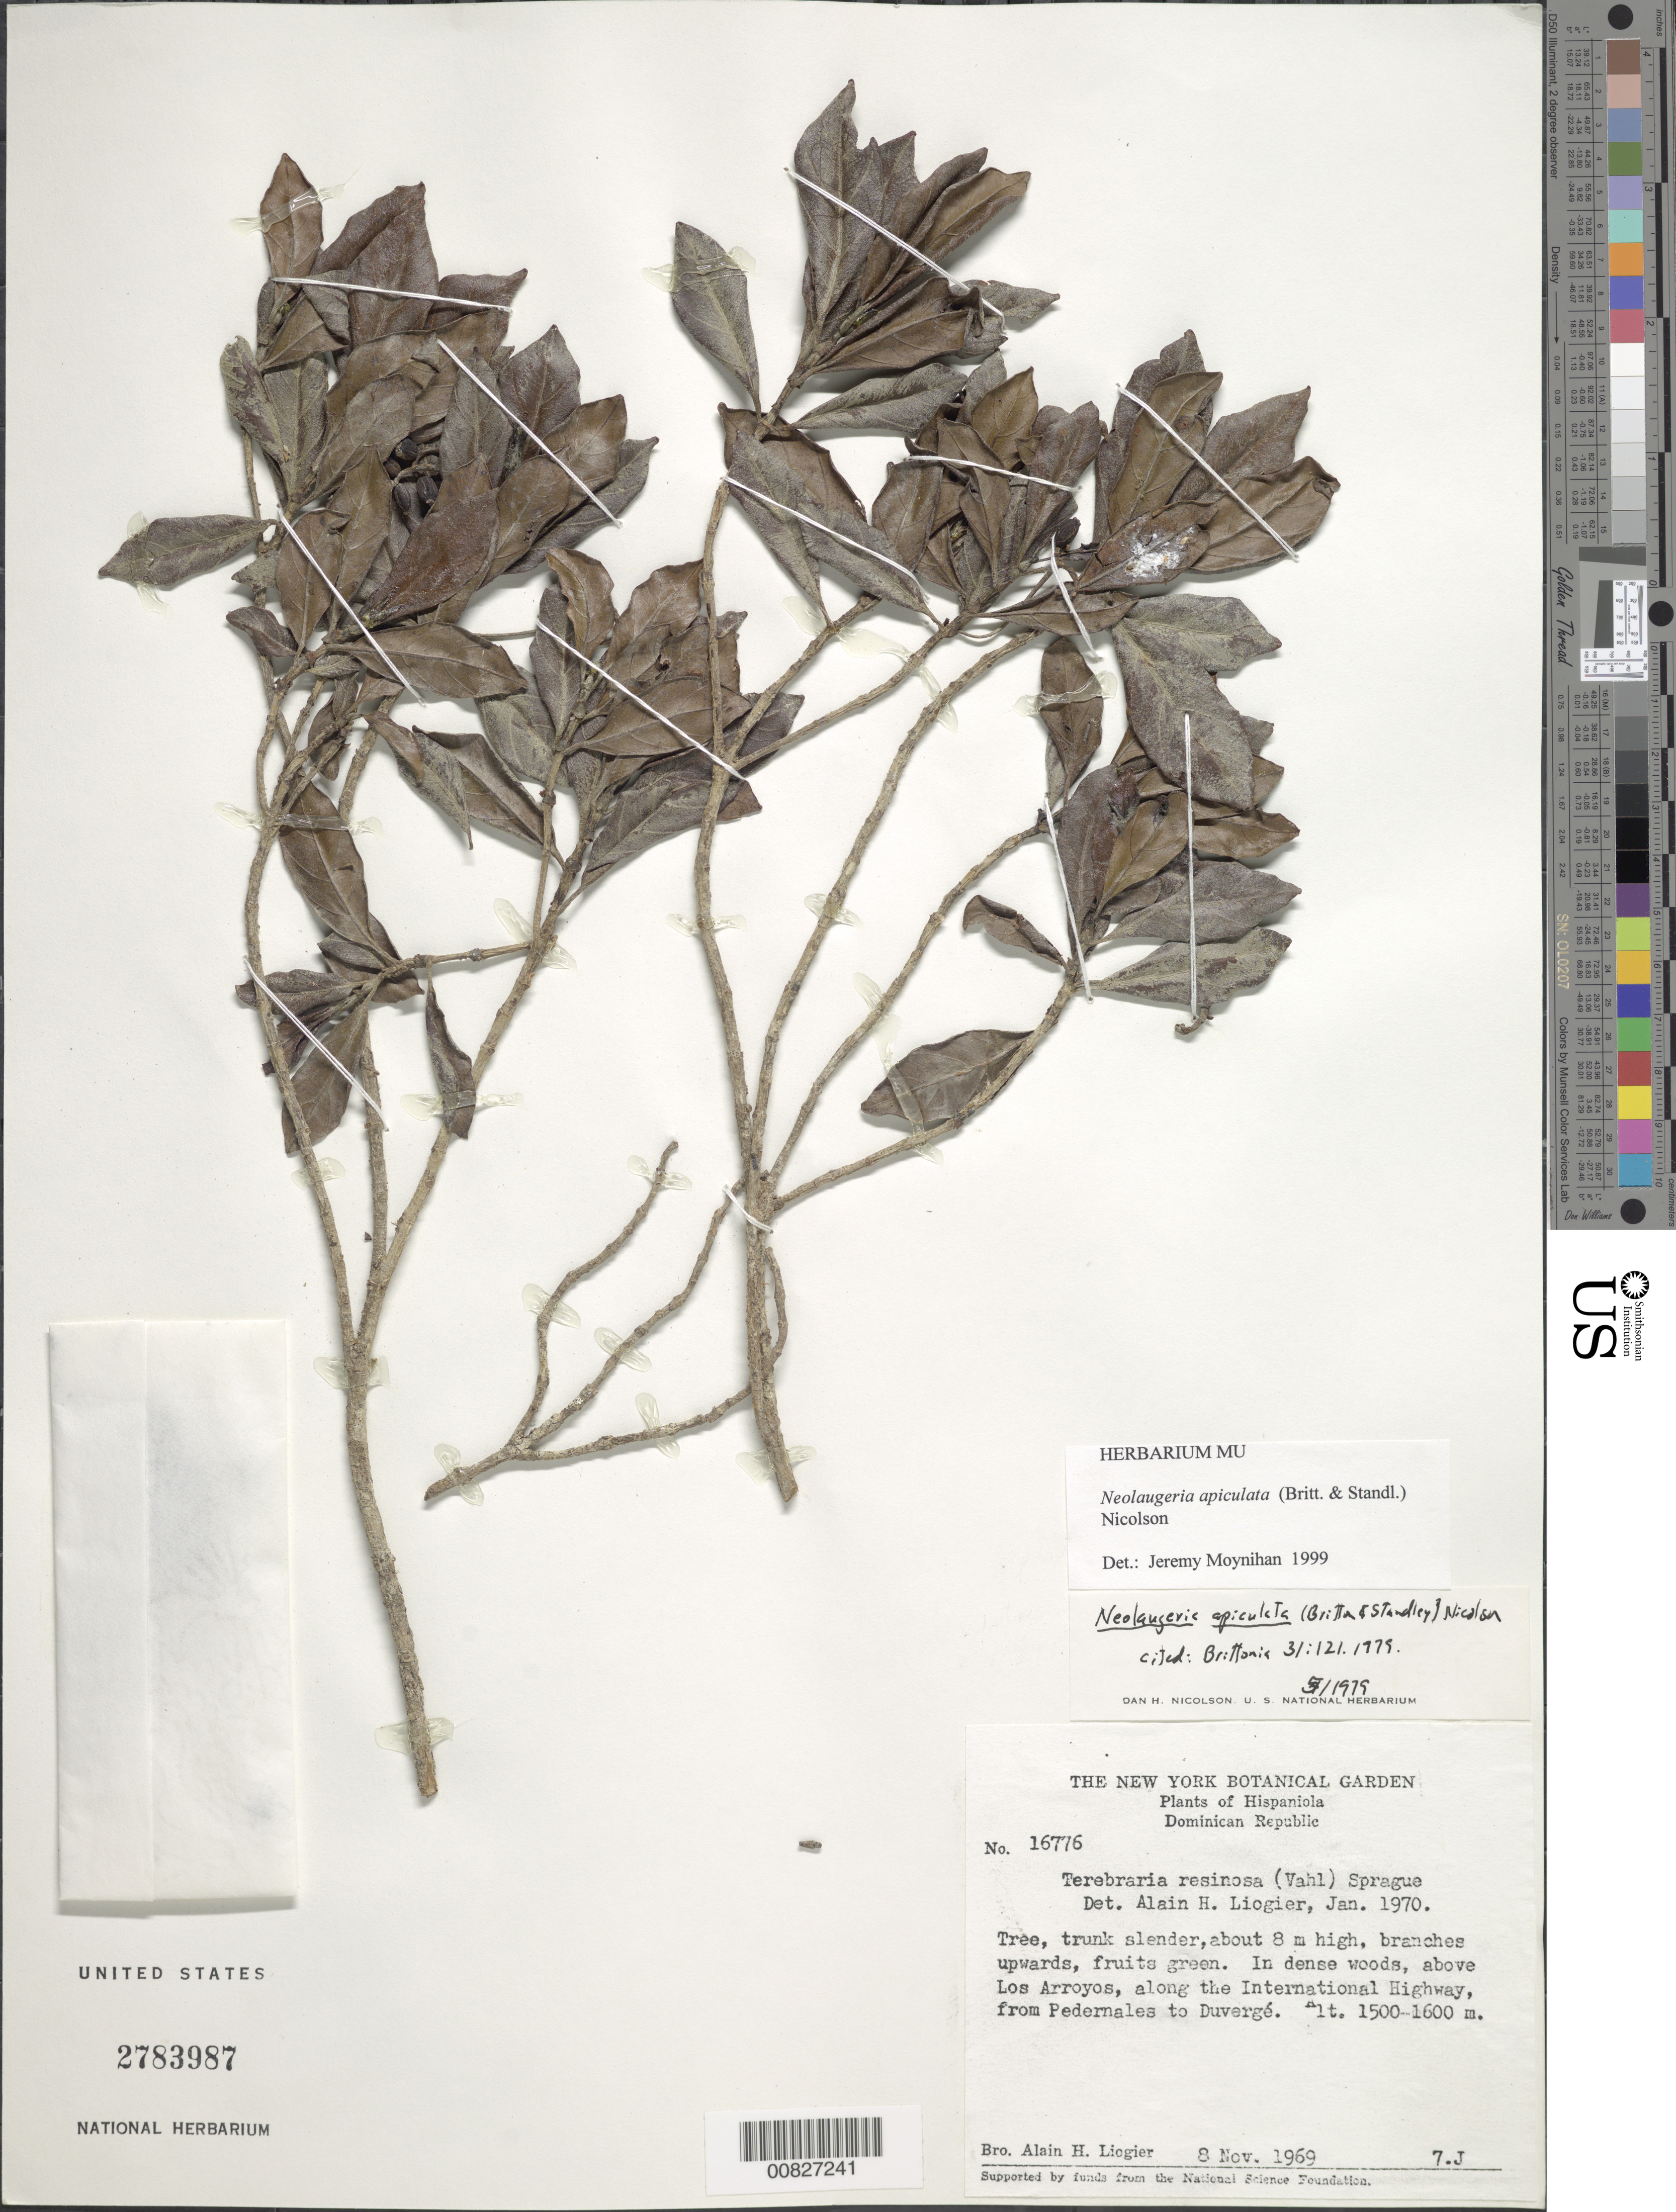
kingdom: Plantae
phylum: Tracheophyta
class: Magnoliopsida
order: Gentianales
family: Rubiaceae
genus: Stenostomum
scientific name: Stenostomum apiculatum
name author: Britton & Standl.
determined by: Moynihan, J.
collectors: A. H. Liogier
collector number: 16776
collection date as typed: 08 Nov 1969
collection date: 1969-11-08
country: Dominican Republic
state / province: Pedernales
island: Hispaniola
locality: Los Arroyos, along the International Highway, from Pedernales to Duvergé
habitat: In dense woods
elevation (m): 1500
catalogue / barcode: US 2783987